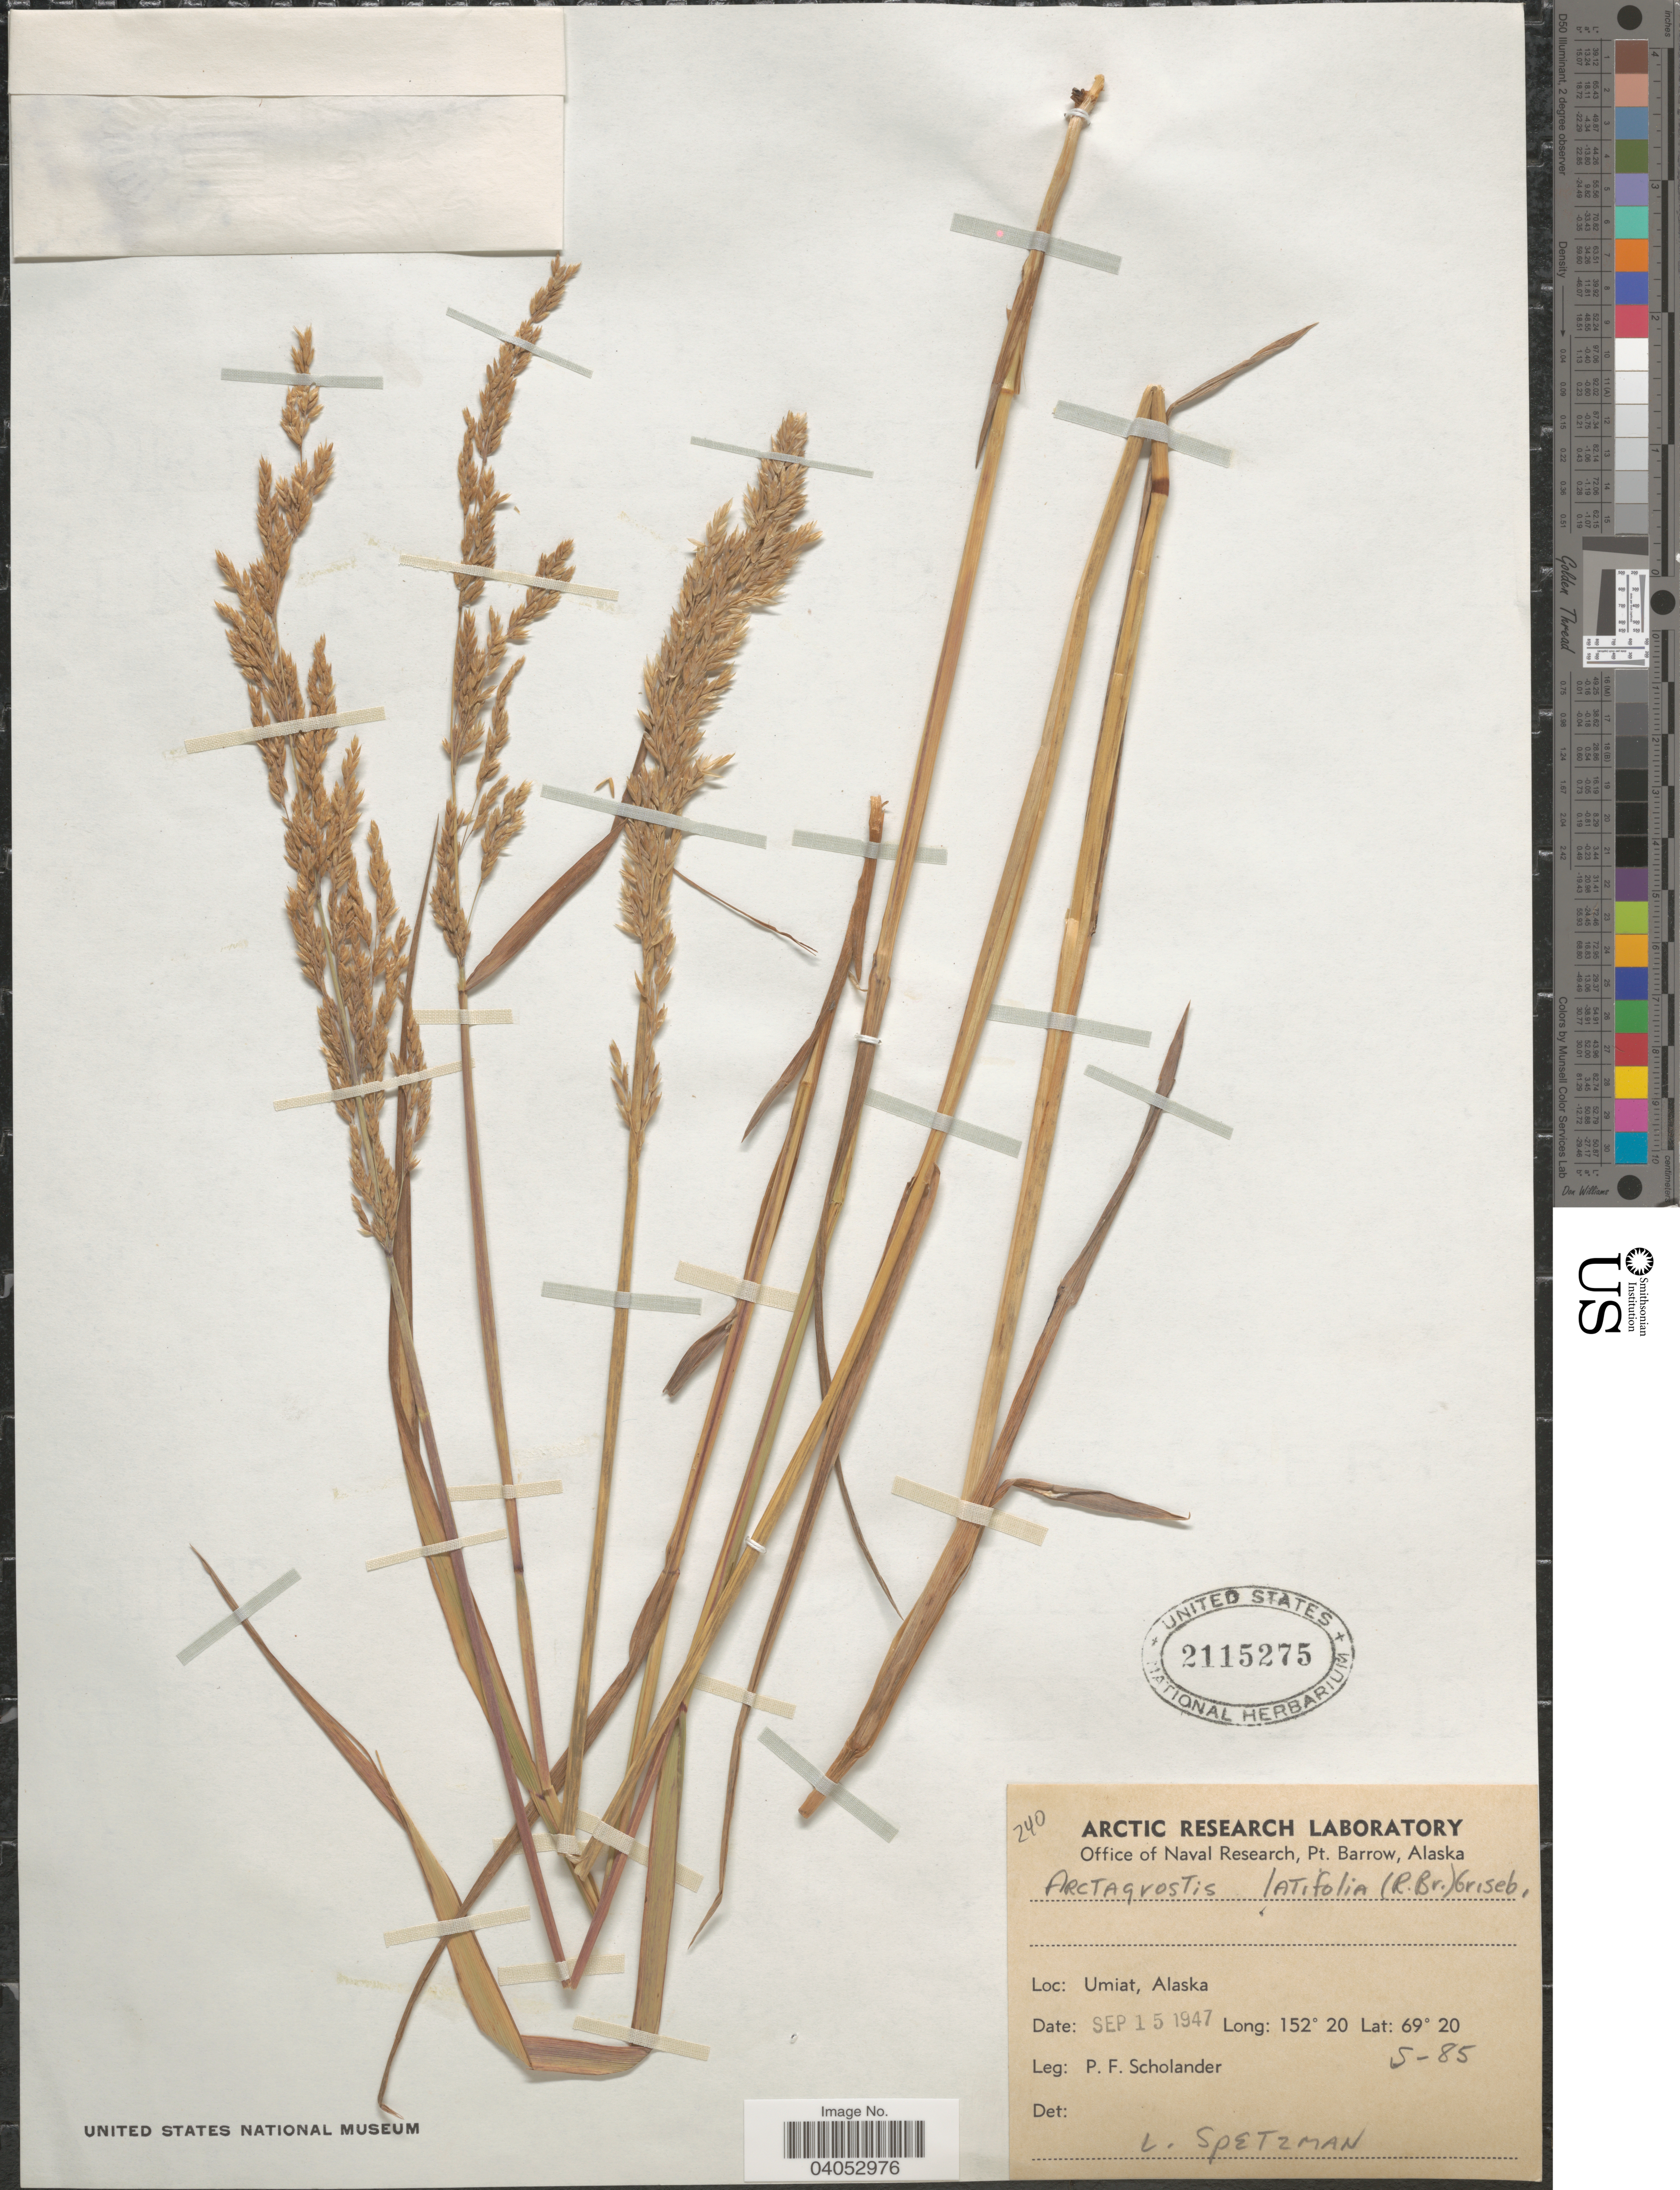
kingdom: Plantae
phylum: Tracheophyta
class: Liliopsida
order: Poales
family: Poaceae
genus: Arctagrostis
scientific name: Arctagrostis latifolia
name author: (R. Br.) Griseb.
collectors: P. Scholander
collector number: S-85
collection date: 1947-09-15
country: United States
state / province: Alaska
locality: Umiat.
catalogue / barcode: US 2115275